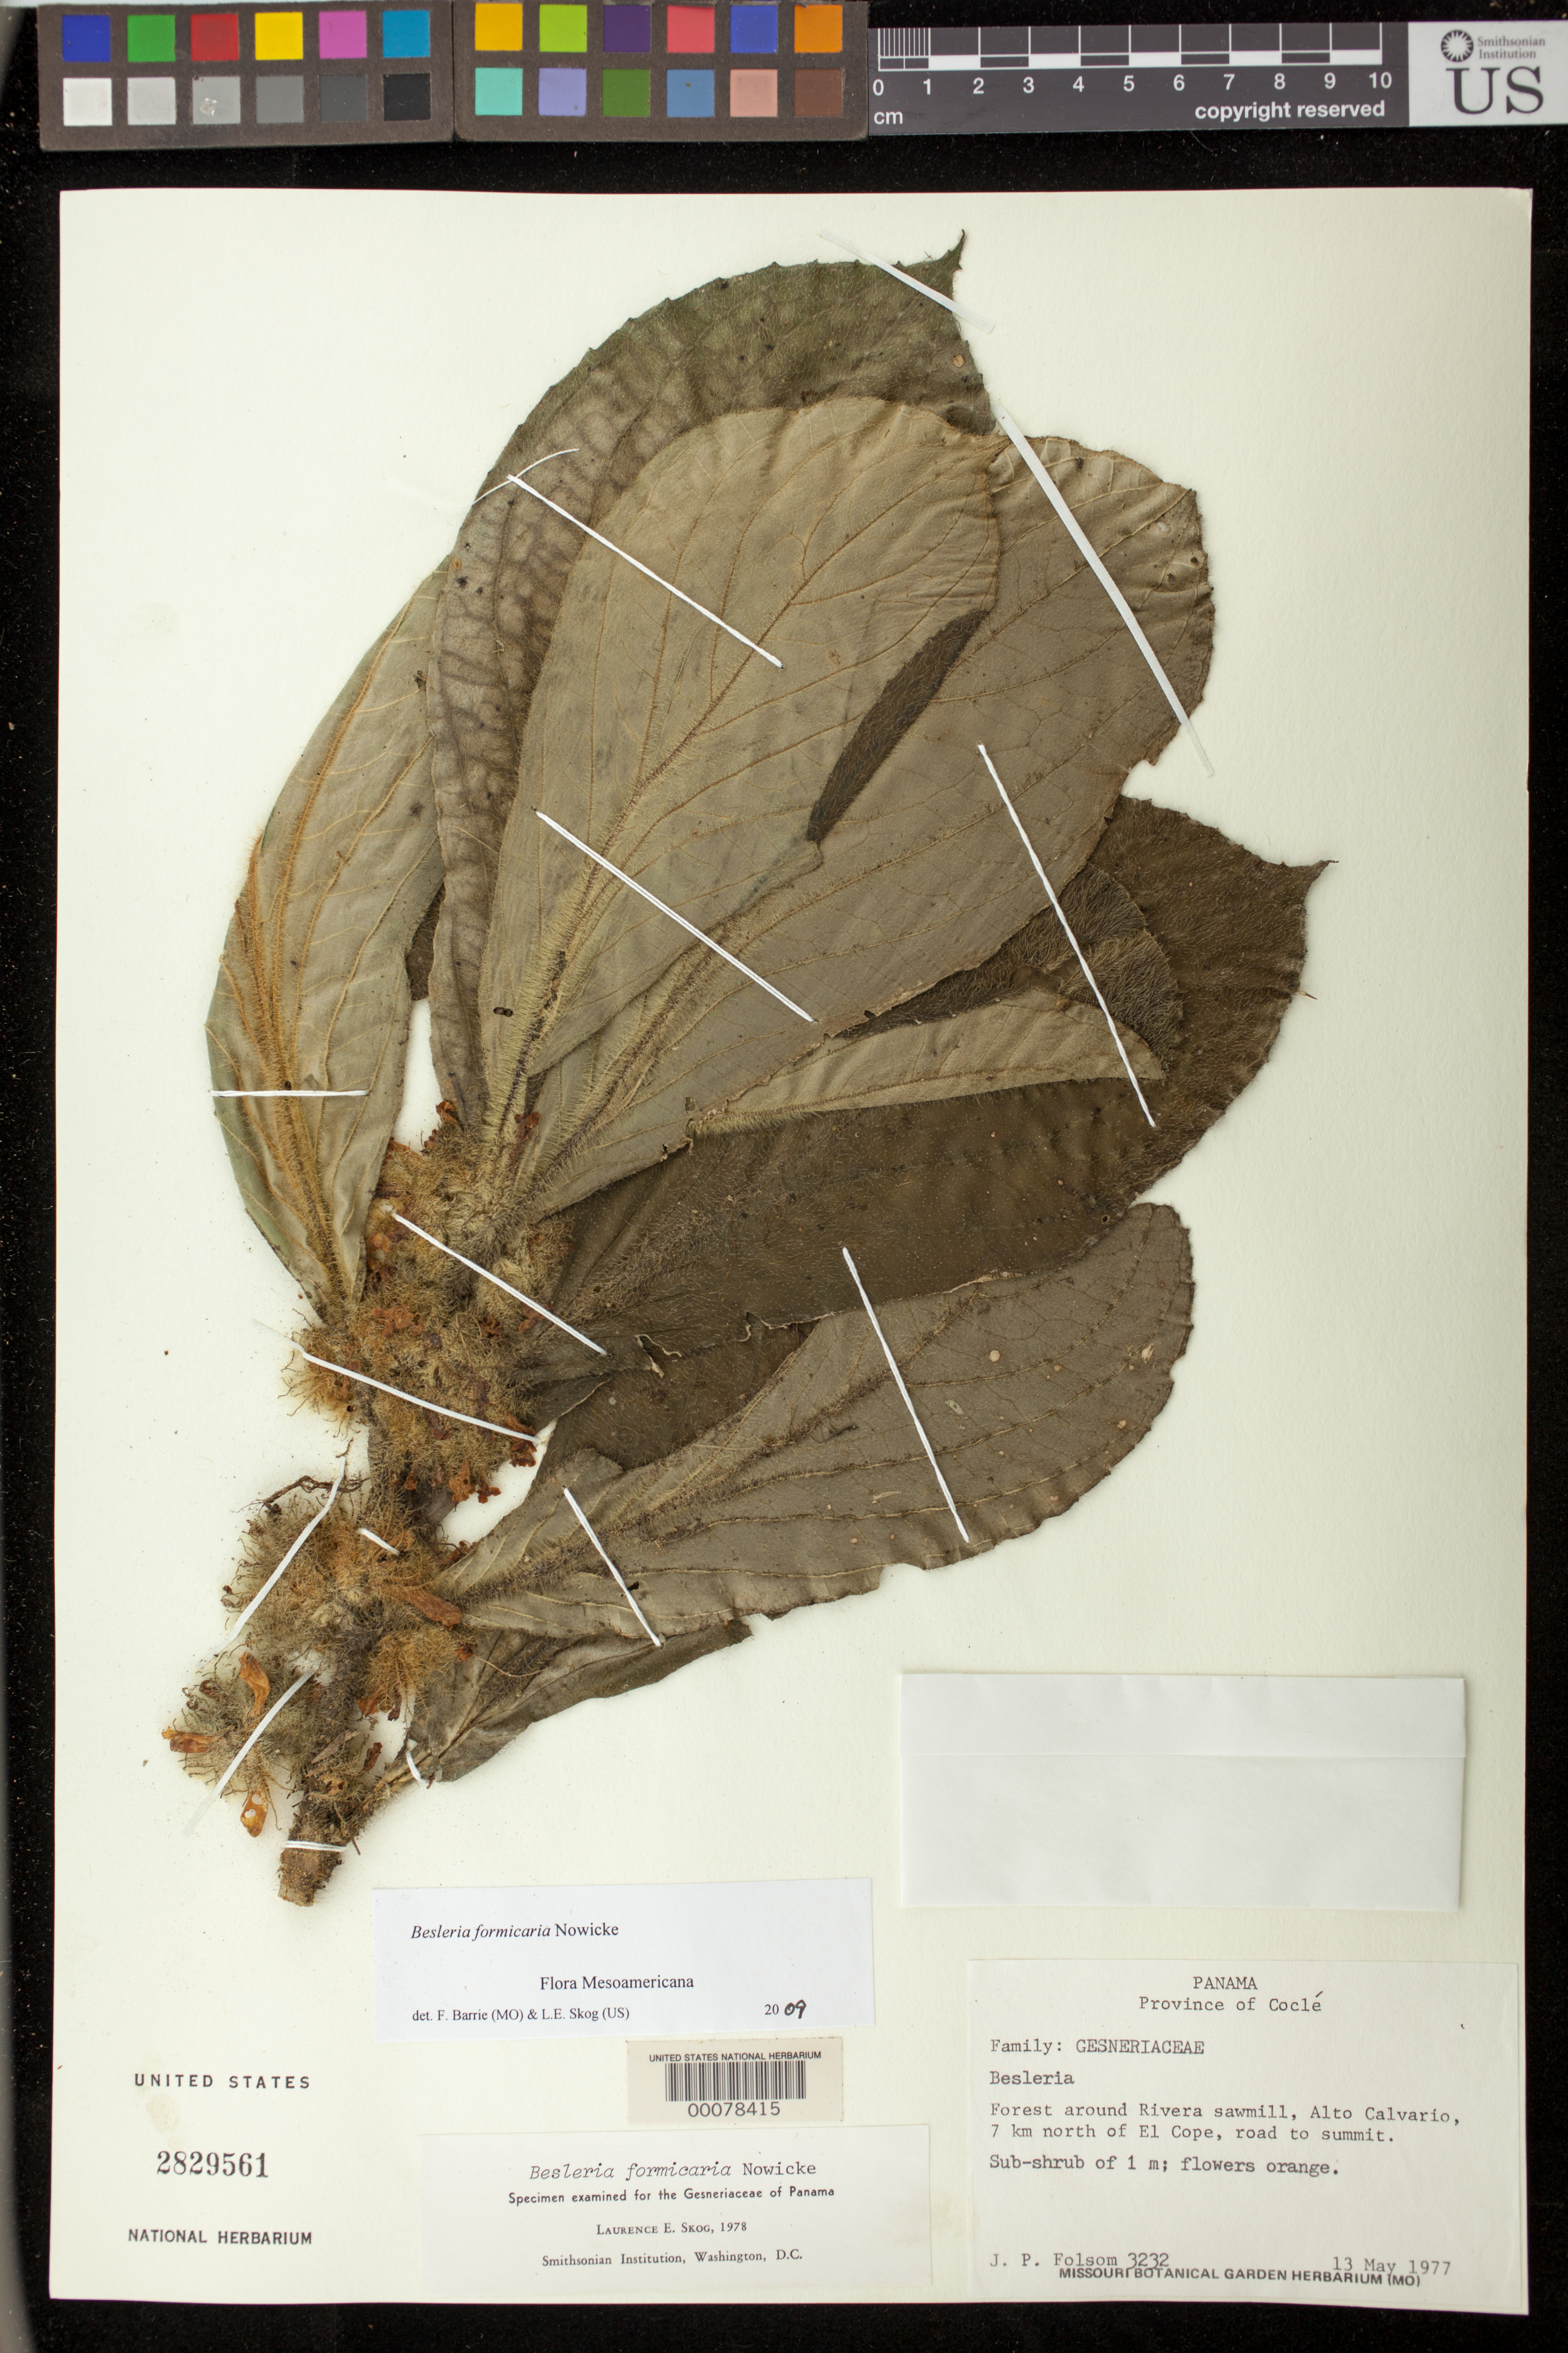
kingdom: Plantae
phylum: Tracheophyta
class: Magnoliopsida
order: Lamiales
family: Gesneriaceae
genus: Besleria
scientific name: Besleria formicaria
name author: Nowicke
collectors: J. P. Folsom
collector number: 3232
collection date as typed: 13 May 1977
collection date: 1977-05-13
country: Panama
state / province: Coclé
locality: Around Rivera Sawmill, Alto Calvario, 7 km N of El Cope, road to summit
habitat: Forest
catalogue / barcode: US 2829561